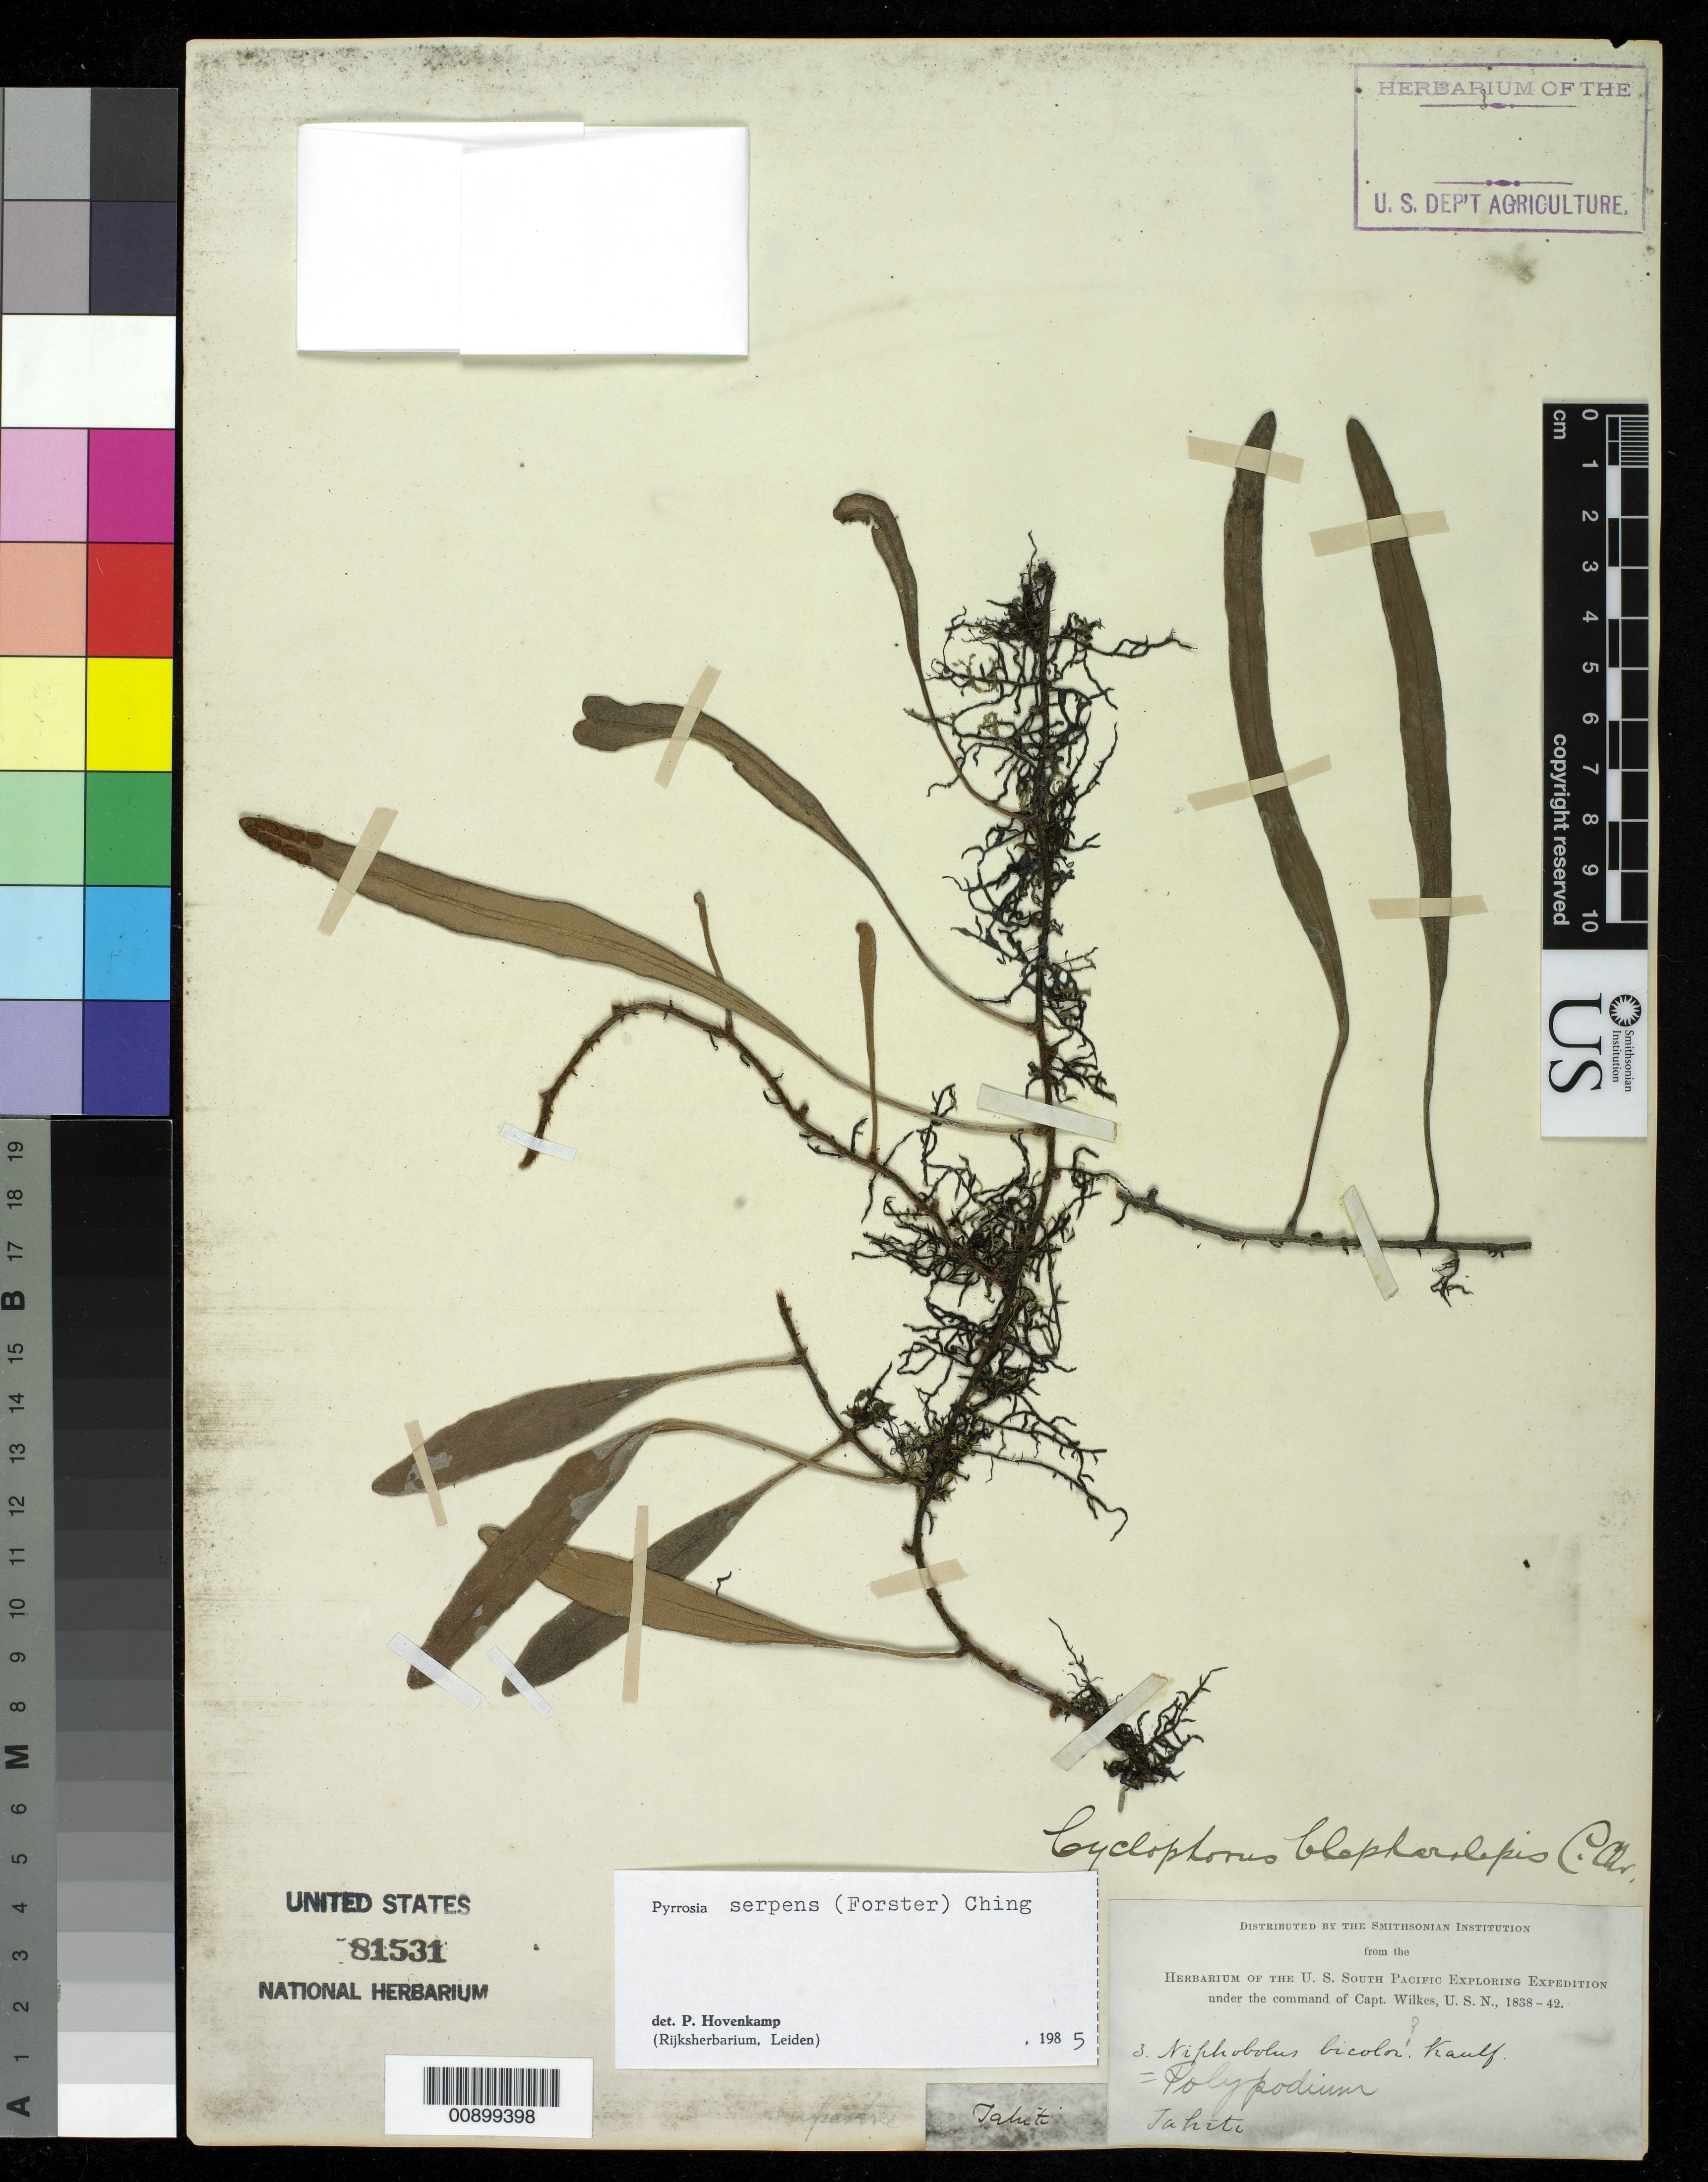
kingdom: Plantae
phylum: Tracheophyta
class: Polypodiopsida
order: Polypodiales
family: Polypodiaceae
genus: Pyrrosia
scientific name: Pyrrosia serpens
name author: Ching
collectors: Wilkes Explor. Exped.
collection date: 1838/1842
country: French Polynesia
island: Tahiti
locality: Tahiti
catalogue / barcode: US 81531